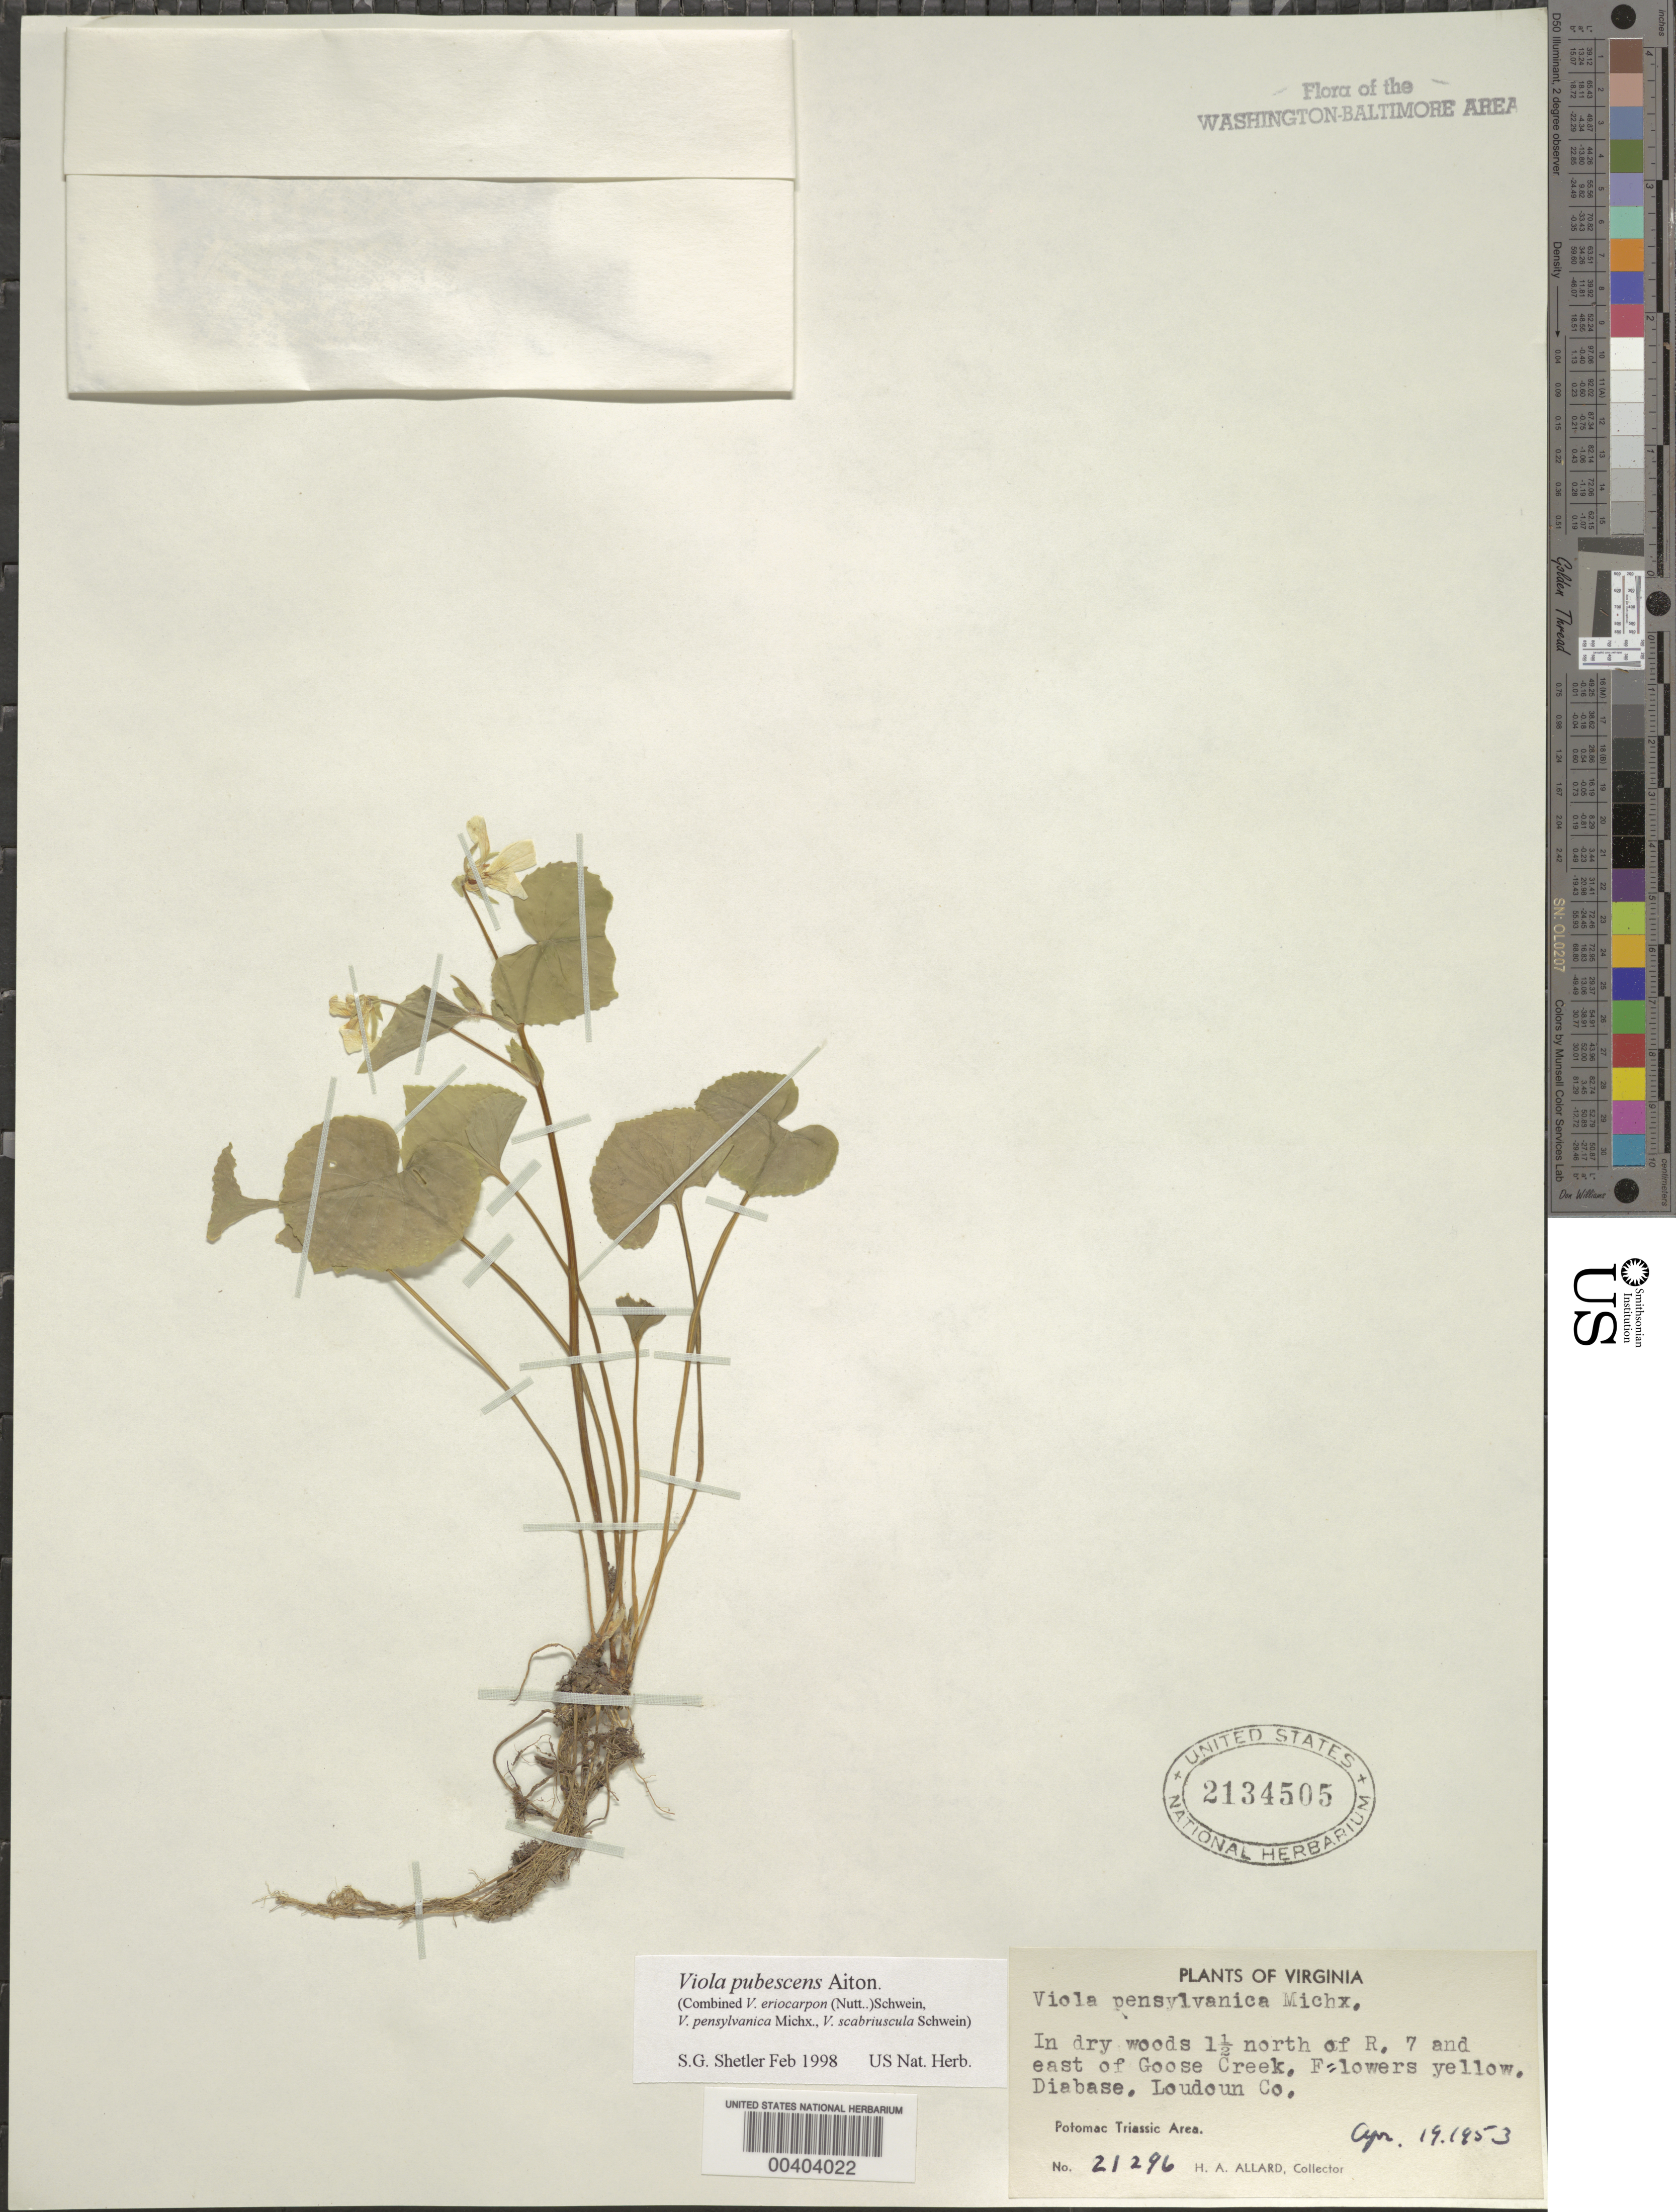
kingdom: Plantae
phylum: Tracheophyta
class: Magnoliopsida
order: Malpighiales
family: Violaceae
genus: Viola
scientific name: Viola pubescens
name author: Aiton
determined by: Shetler, Stanwyn G., (US), NMNH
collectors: H. A. Allard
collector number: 21296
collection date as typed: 19 Apr 1953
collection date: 1953-04-19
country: United States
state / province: Virginia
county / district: Loudoun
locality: North of Route 7 and east of Goose Creek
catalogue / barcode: US 2134505